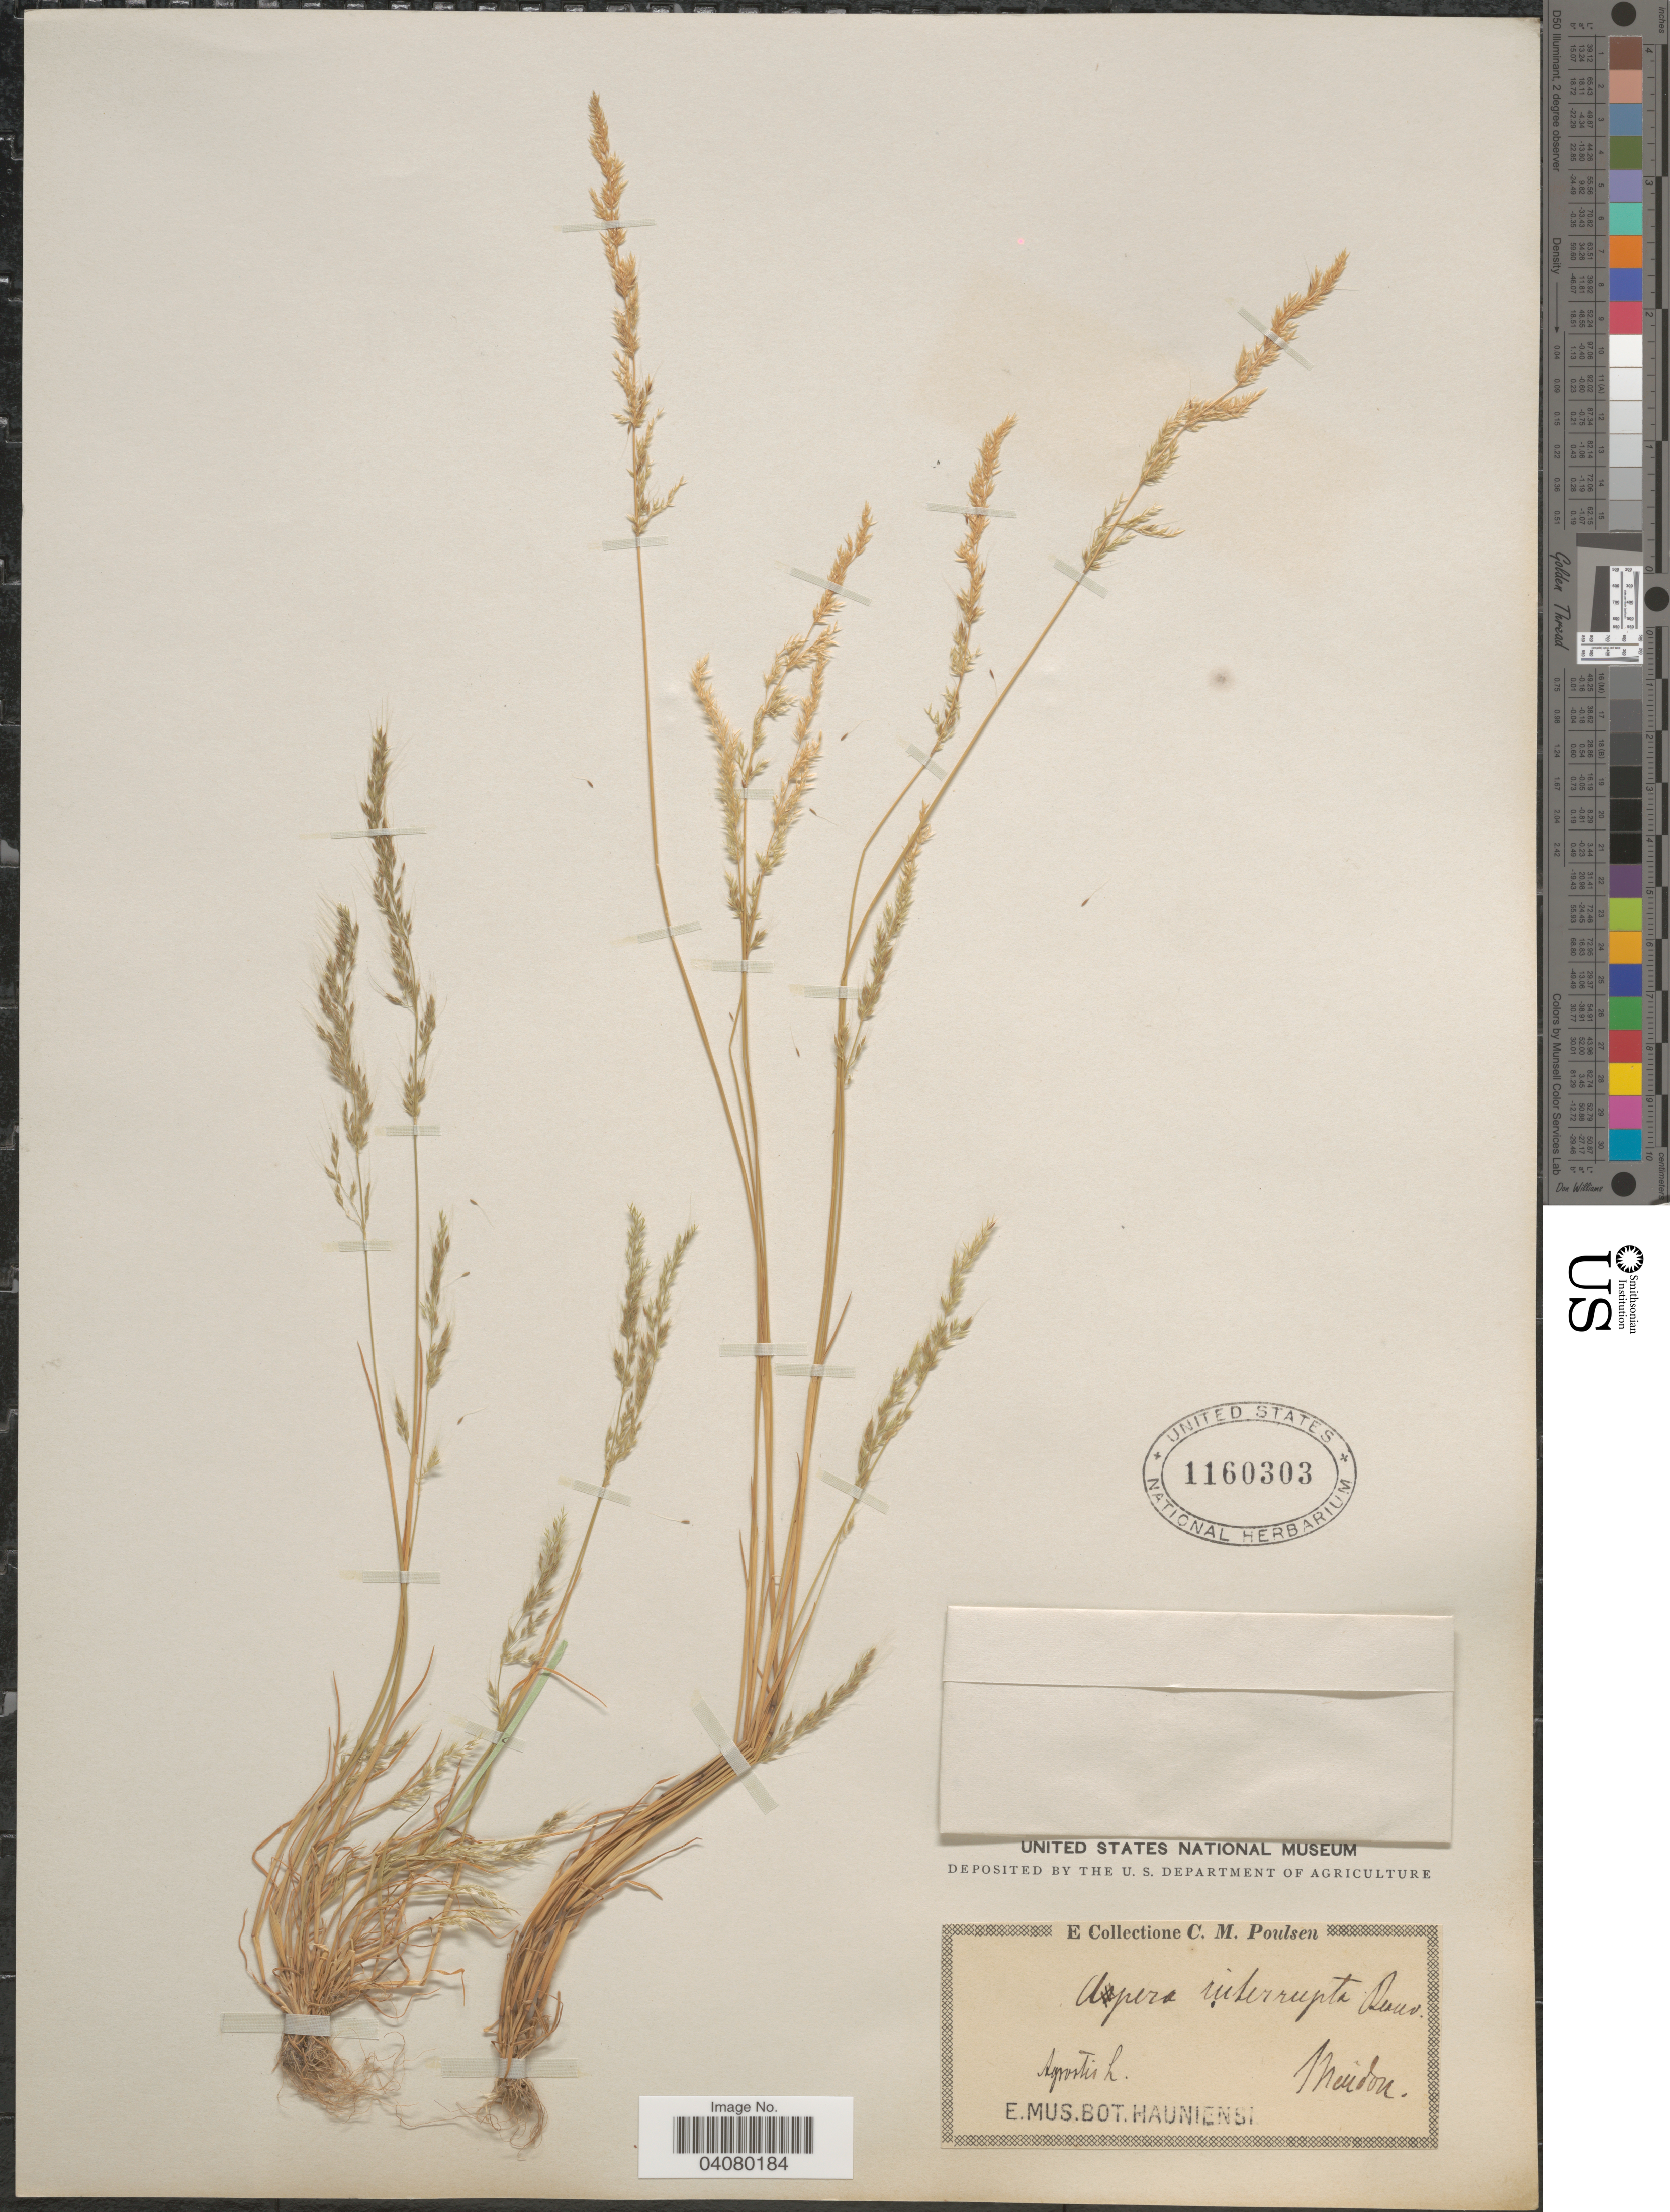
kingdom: Plantae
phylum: Tracheophyta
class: Liliopsida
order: Poales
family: Poaceae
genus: Apera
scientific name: Apera interrupta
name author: (L.) P. Beauv.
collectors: C. Poulsen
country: France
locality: Meudon.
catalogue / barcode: US 1160303